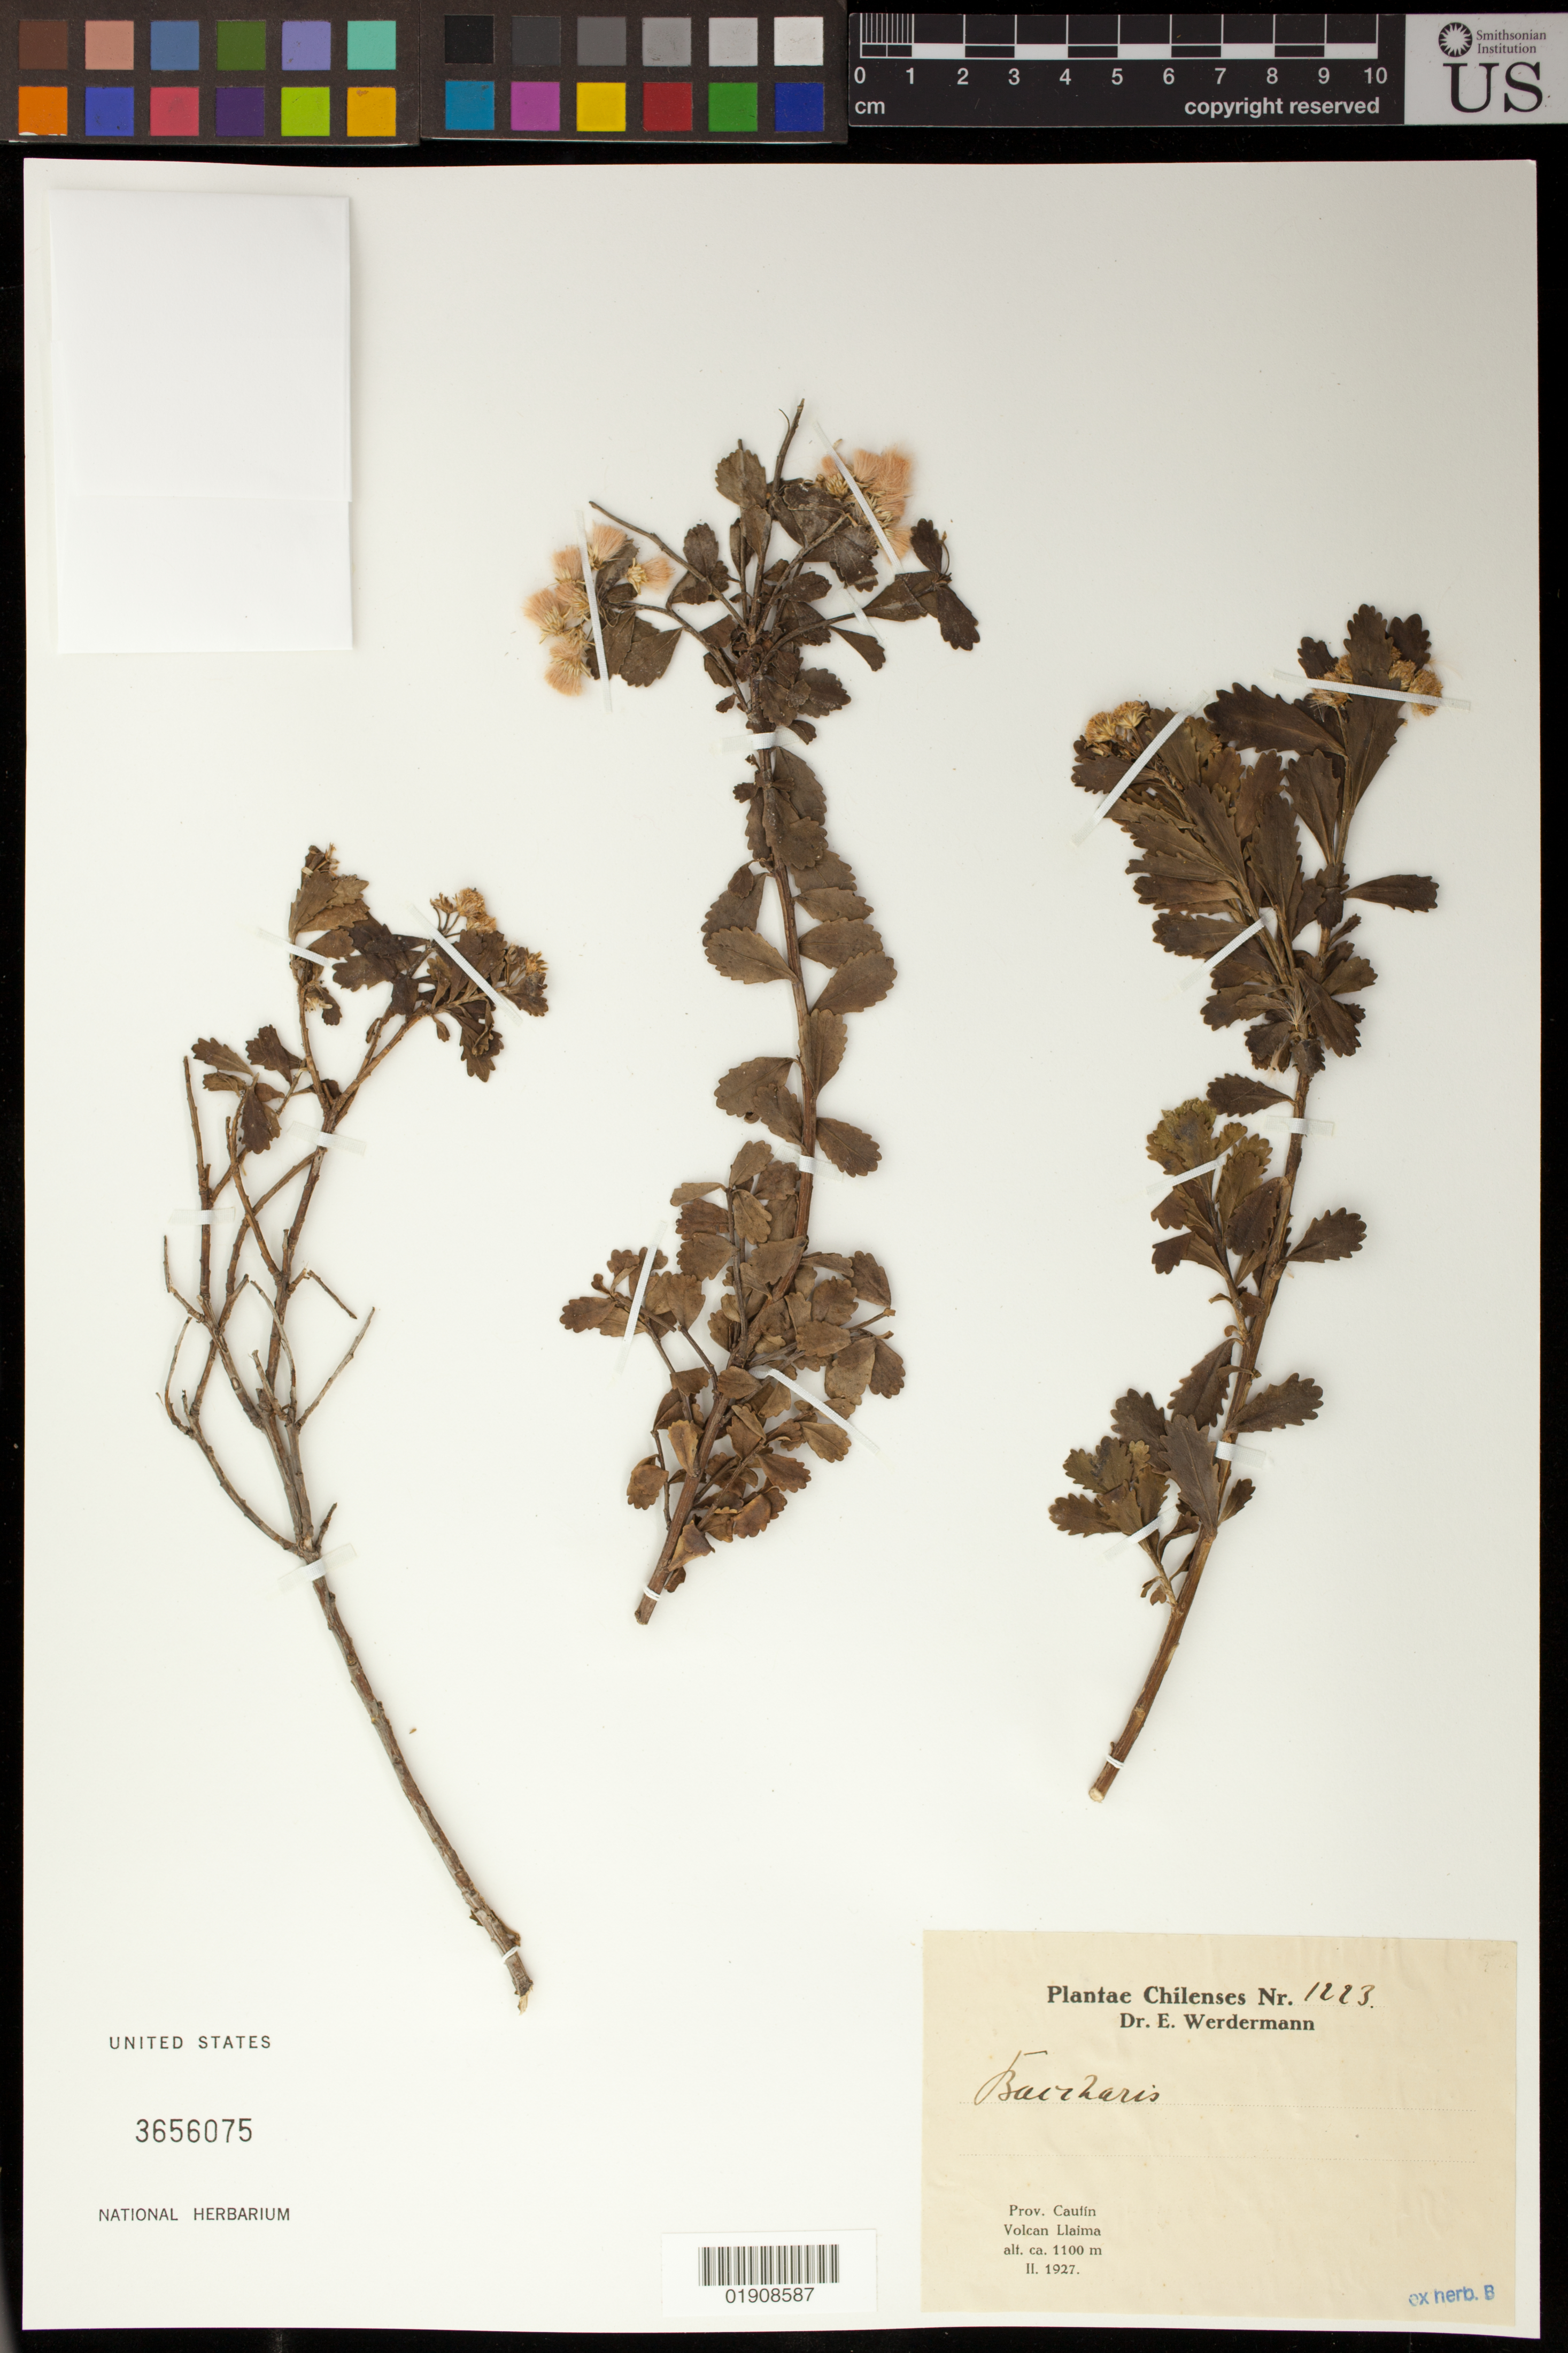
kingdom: Plantae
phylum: Tracheophyta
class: Magnoliopsida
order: Asterales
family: Asteraceae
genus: Baccharis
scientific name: Baccharis sp.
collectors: E. Werdermann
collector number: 1223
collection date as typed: February 1927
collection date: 1927-02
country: Chile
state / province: Araucanía (IX)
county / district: Cautin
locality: Volcan Llaima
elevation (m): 1100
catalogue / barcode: US 3656075